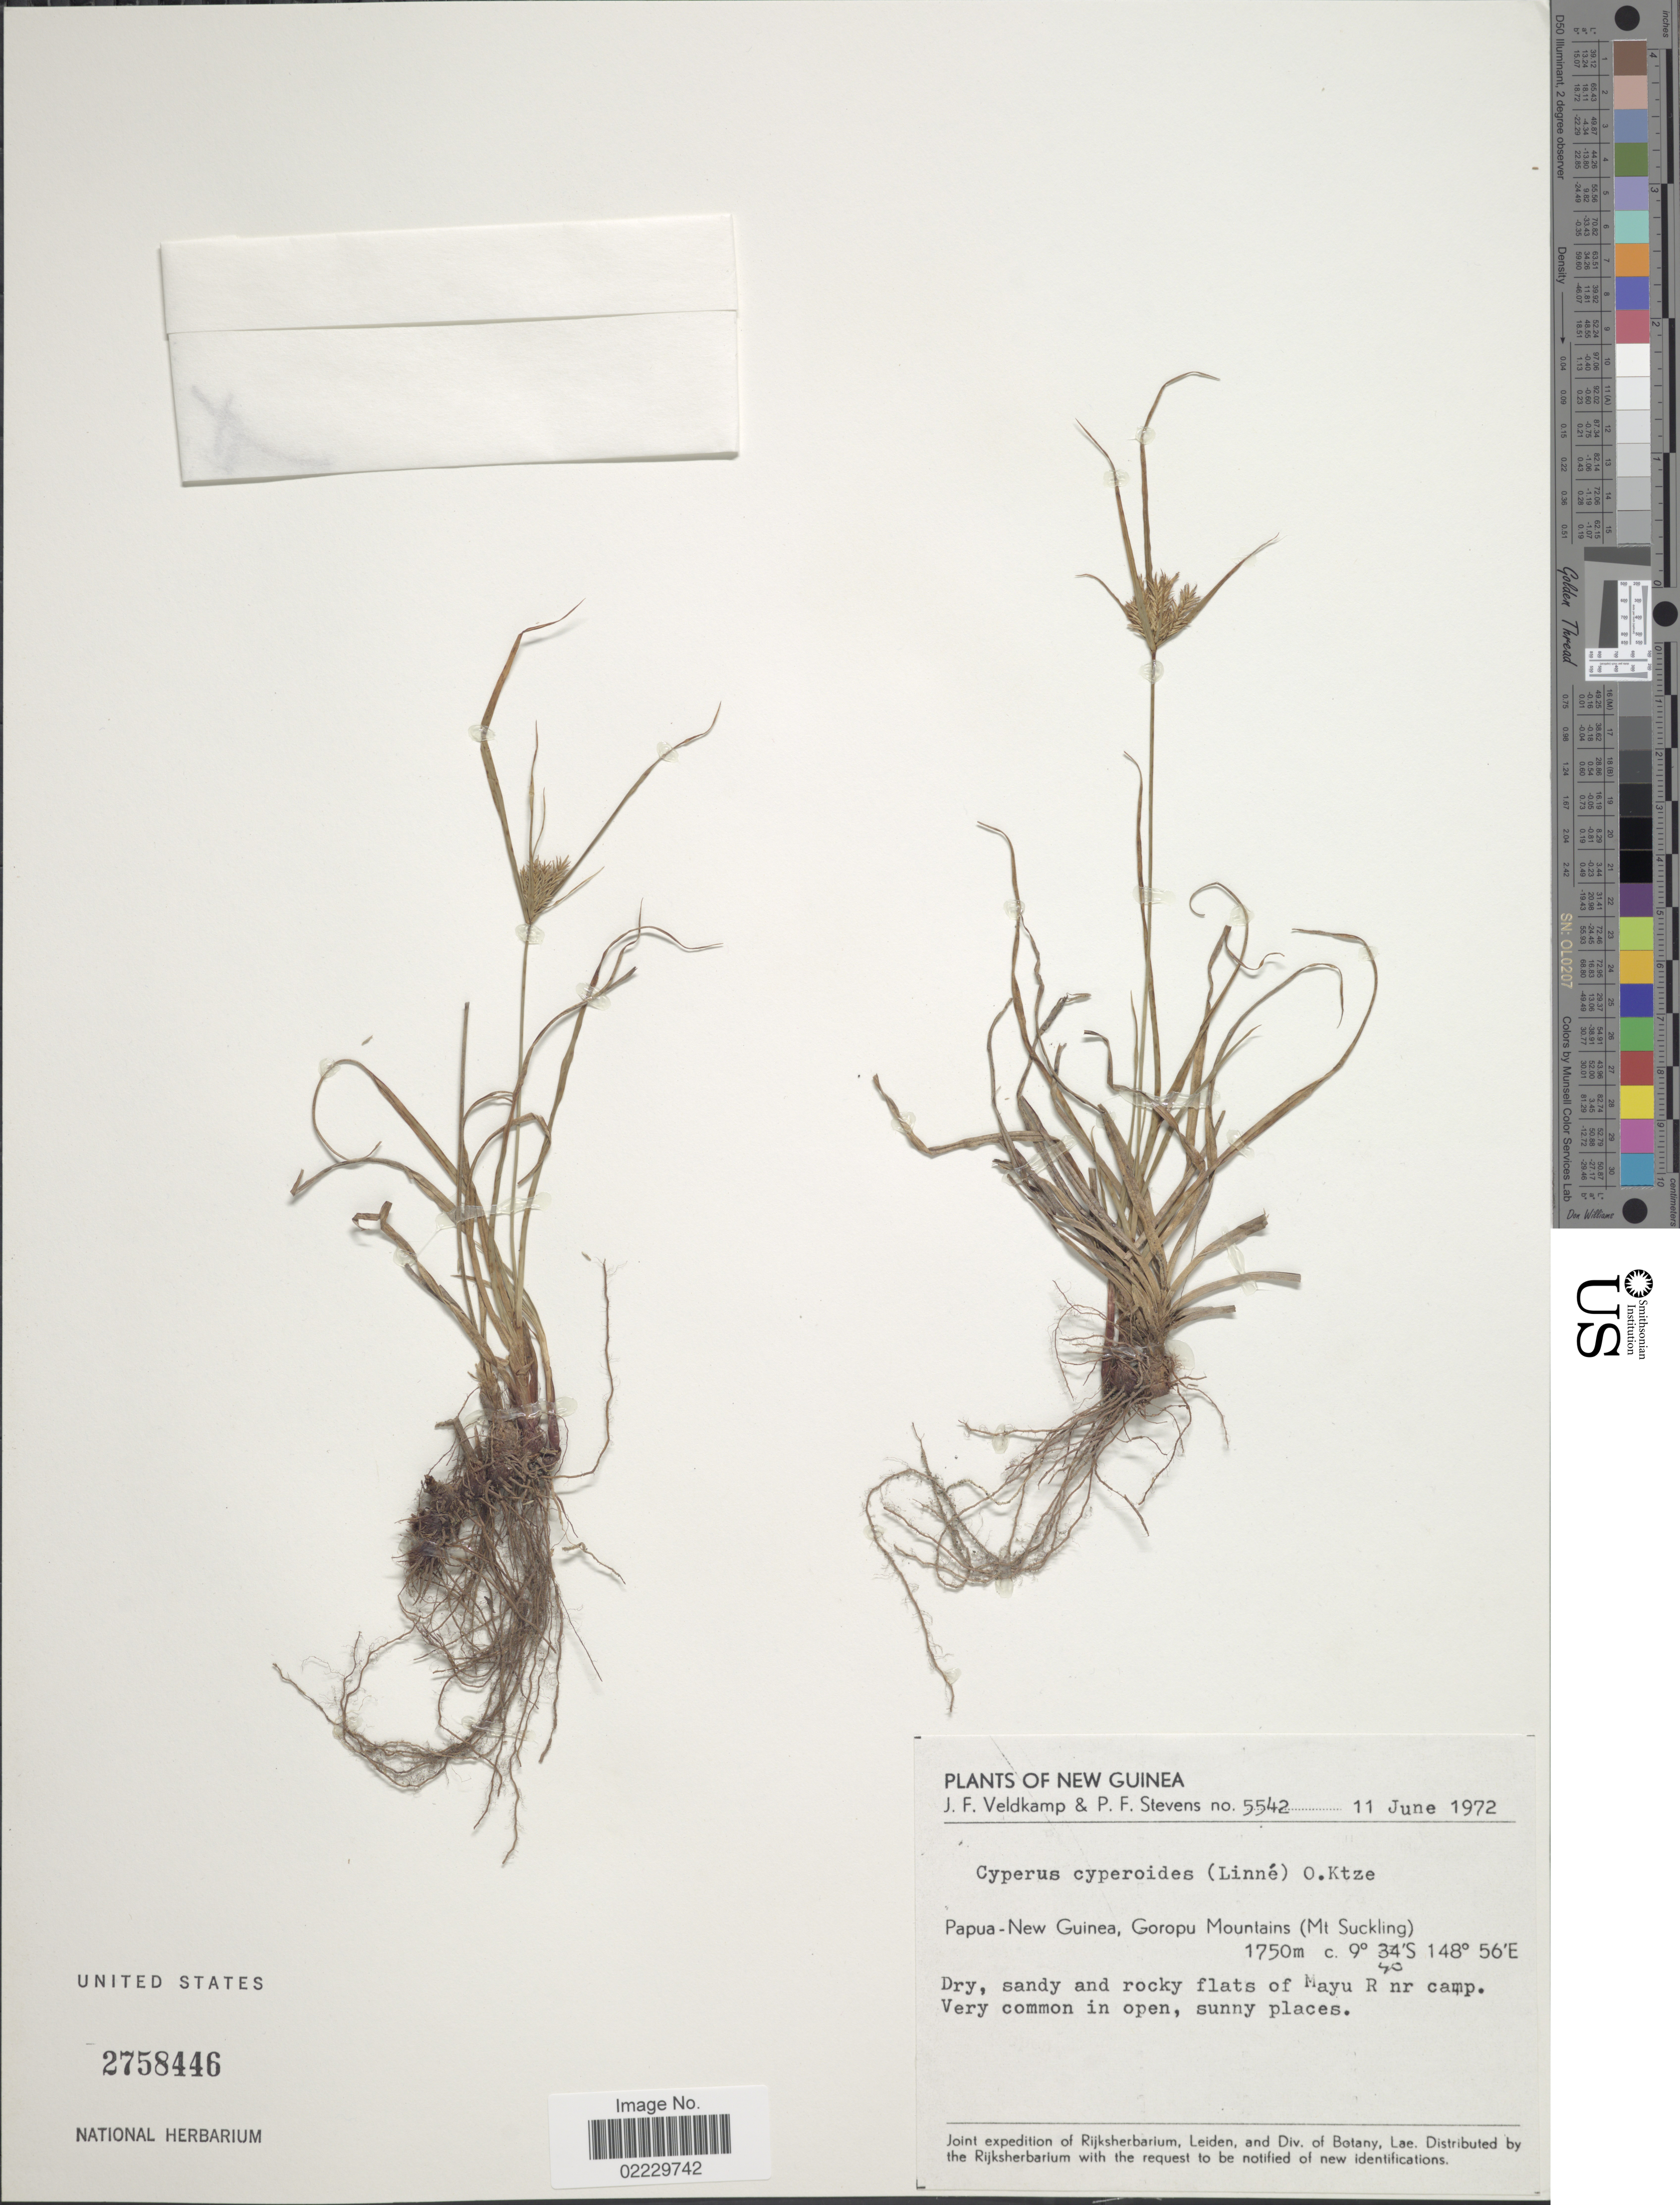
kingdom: Plantae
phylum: Tracheophyta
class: Liliopsida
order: Poales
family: Cyperaceae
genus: Cyperus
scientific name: Cyperus cyperoides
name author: (L.) Kuntze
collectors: J. F. Veldkamp & P. F. Stevens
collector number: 5542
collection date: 1972-06-11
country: Papua New Guinea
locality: Goropu Mountains (Mt. Suckling) . Rocky flats of Mayu R nr camp.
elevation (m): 1750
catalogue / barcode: US 2758446